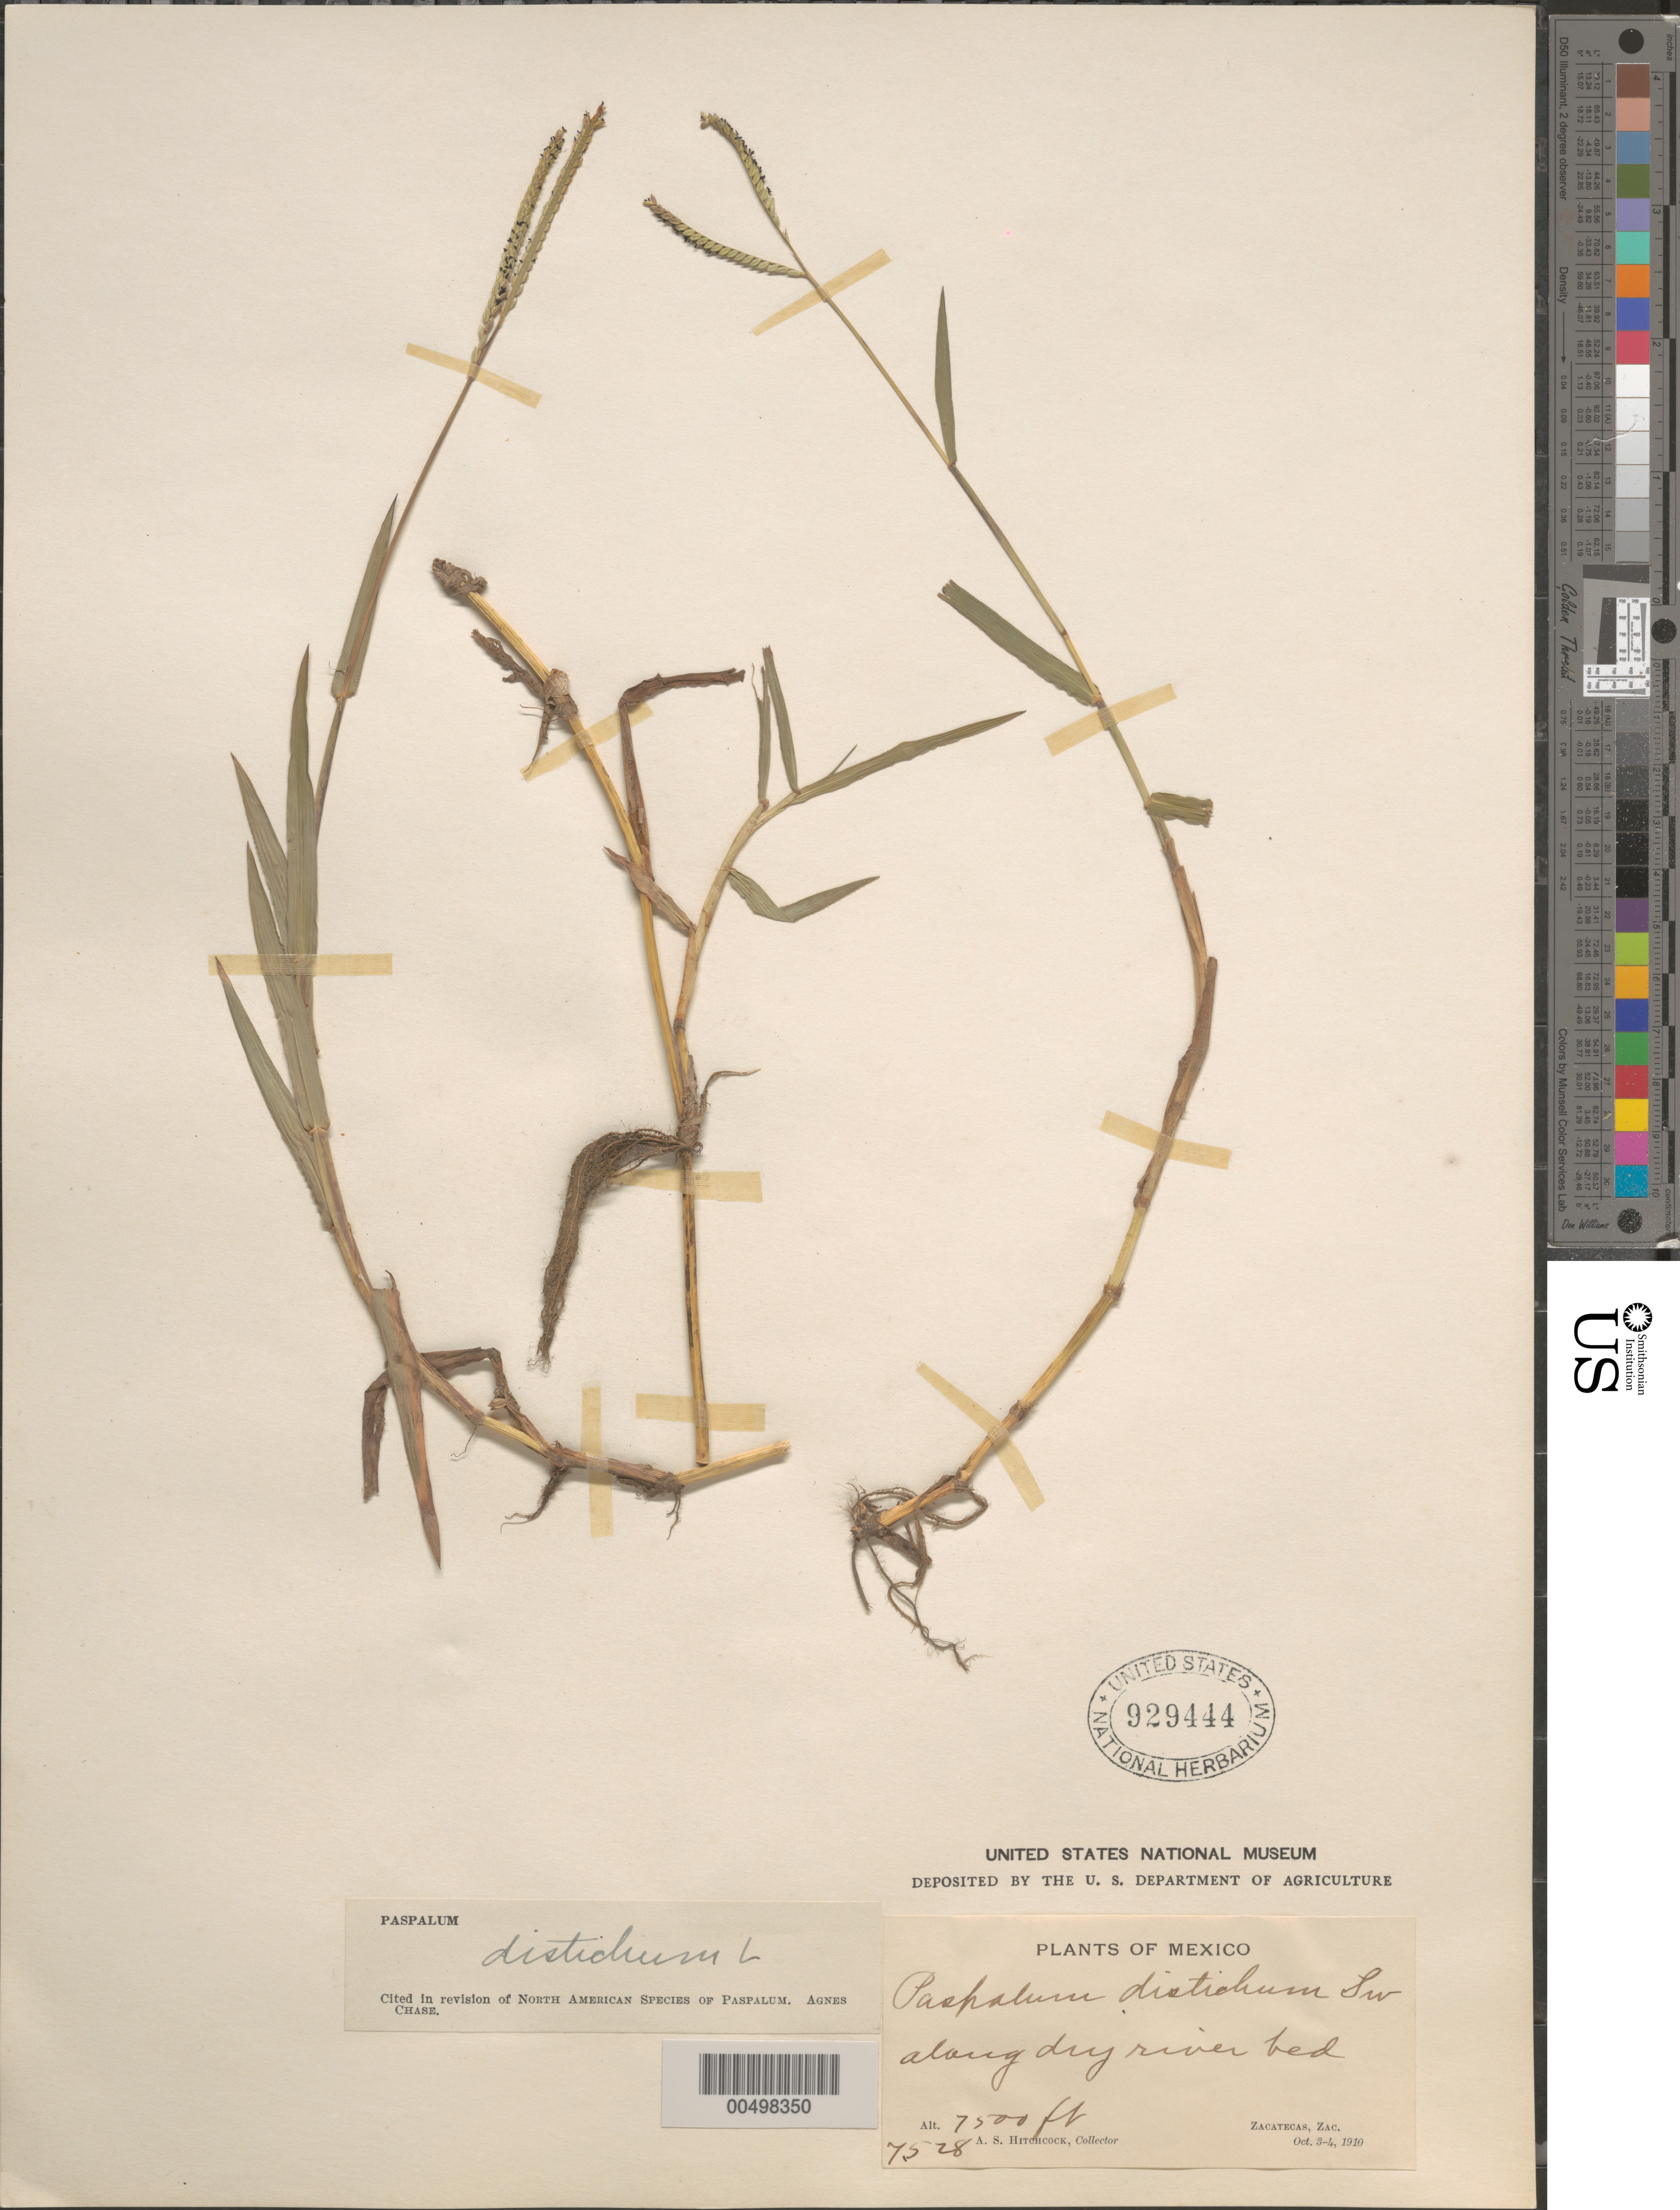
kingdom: Plantae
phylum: Tracheophyta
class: Liliopsida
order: Poales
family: Poaceae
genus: Paspalum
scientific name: Paspalum paspaloides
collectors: A. S. Hitchcock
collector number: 7528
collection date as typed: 3 Oct 1910 to 4 Oct 1910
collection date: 1910-10-03/1910-10-04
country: Mexico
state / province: Zacatecas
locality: Zacatecas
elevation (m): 2286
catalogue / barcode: US 929444